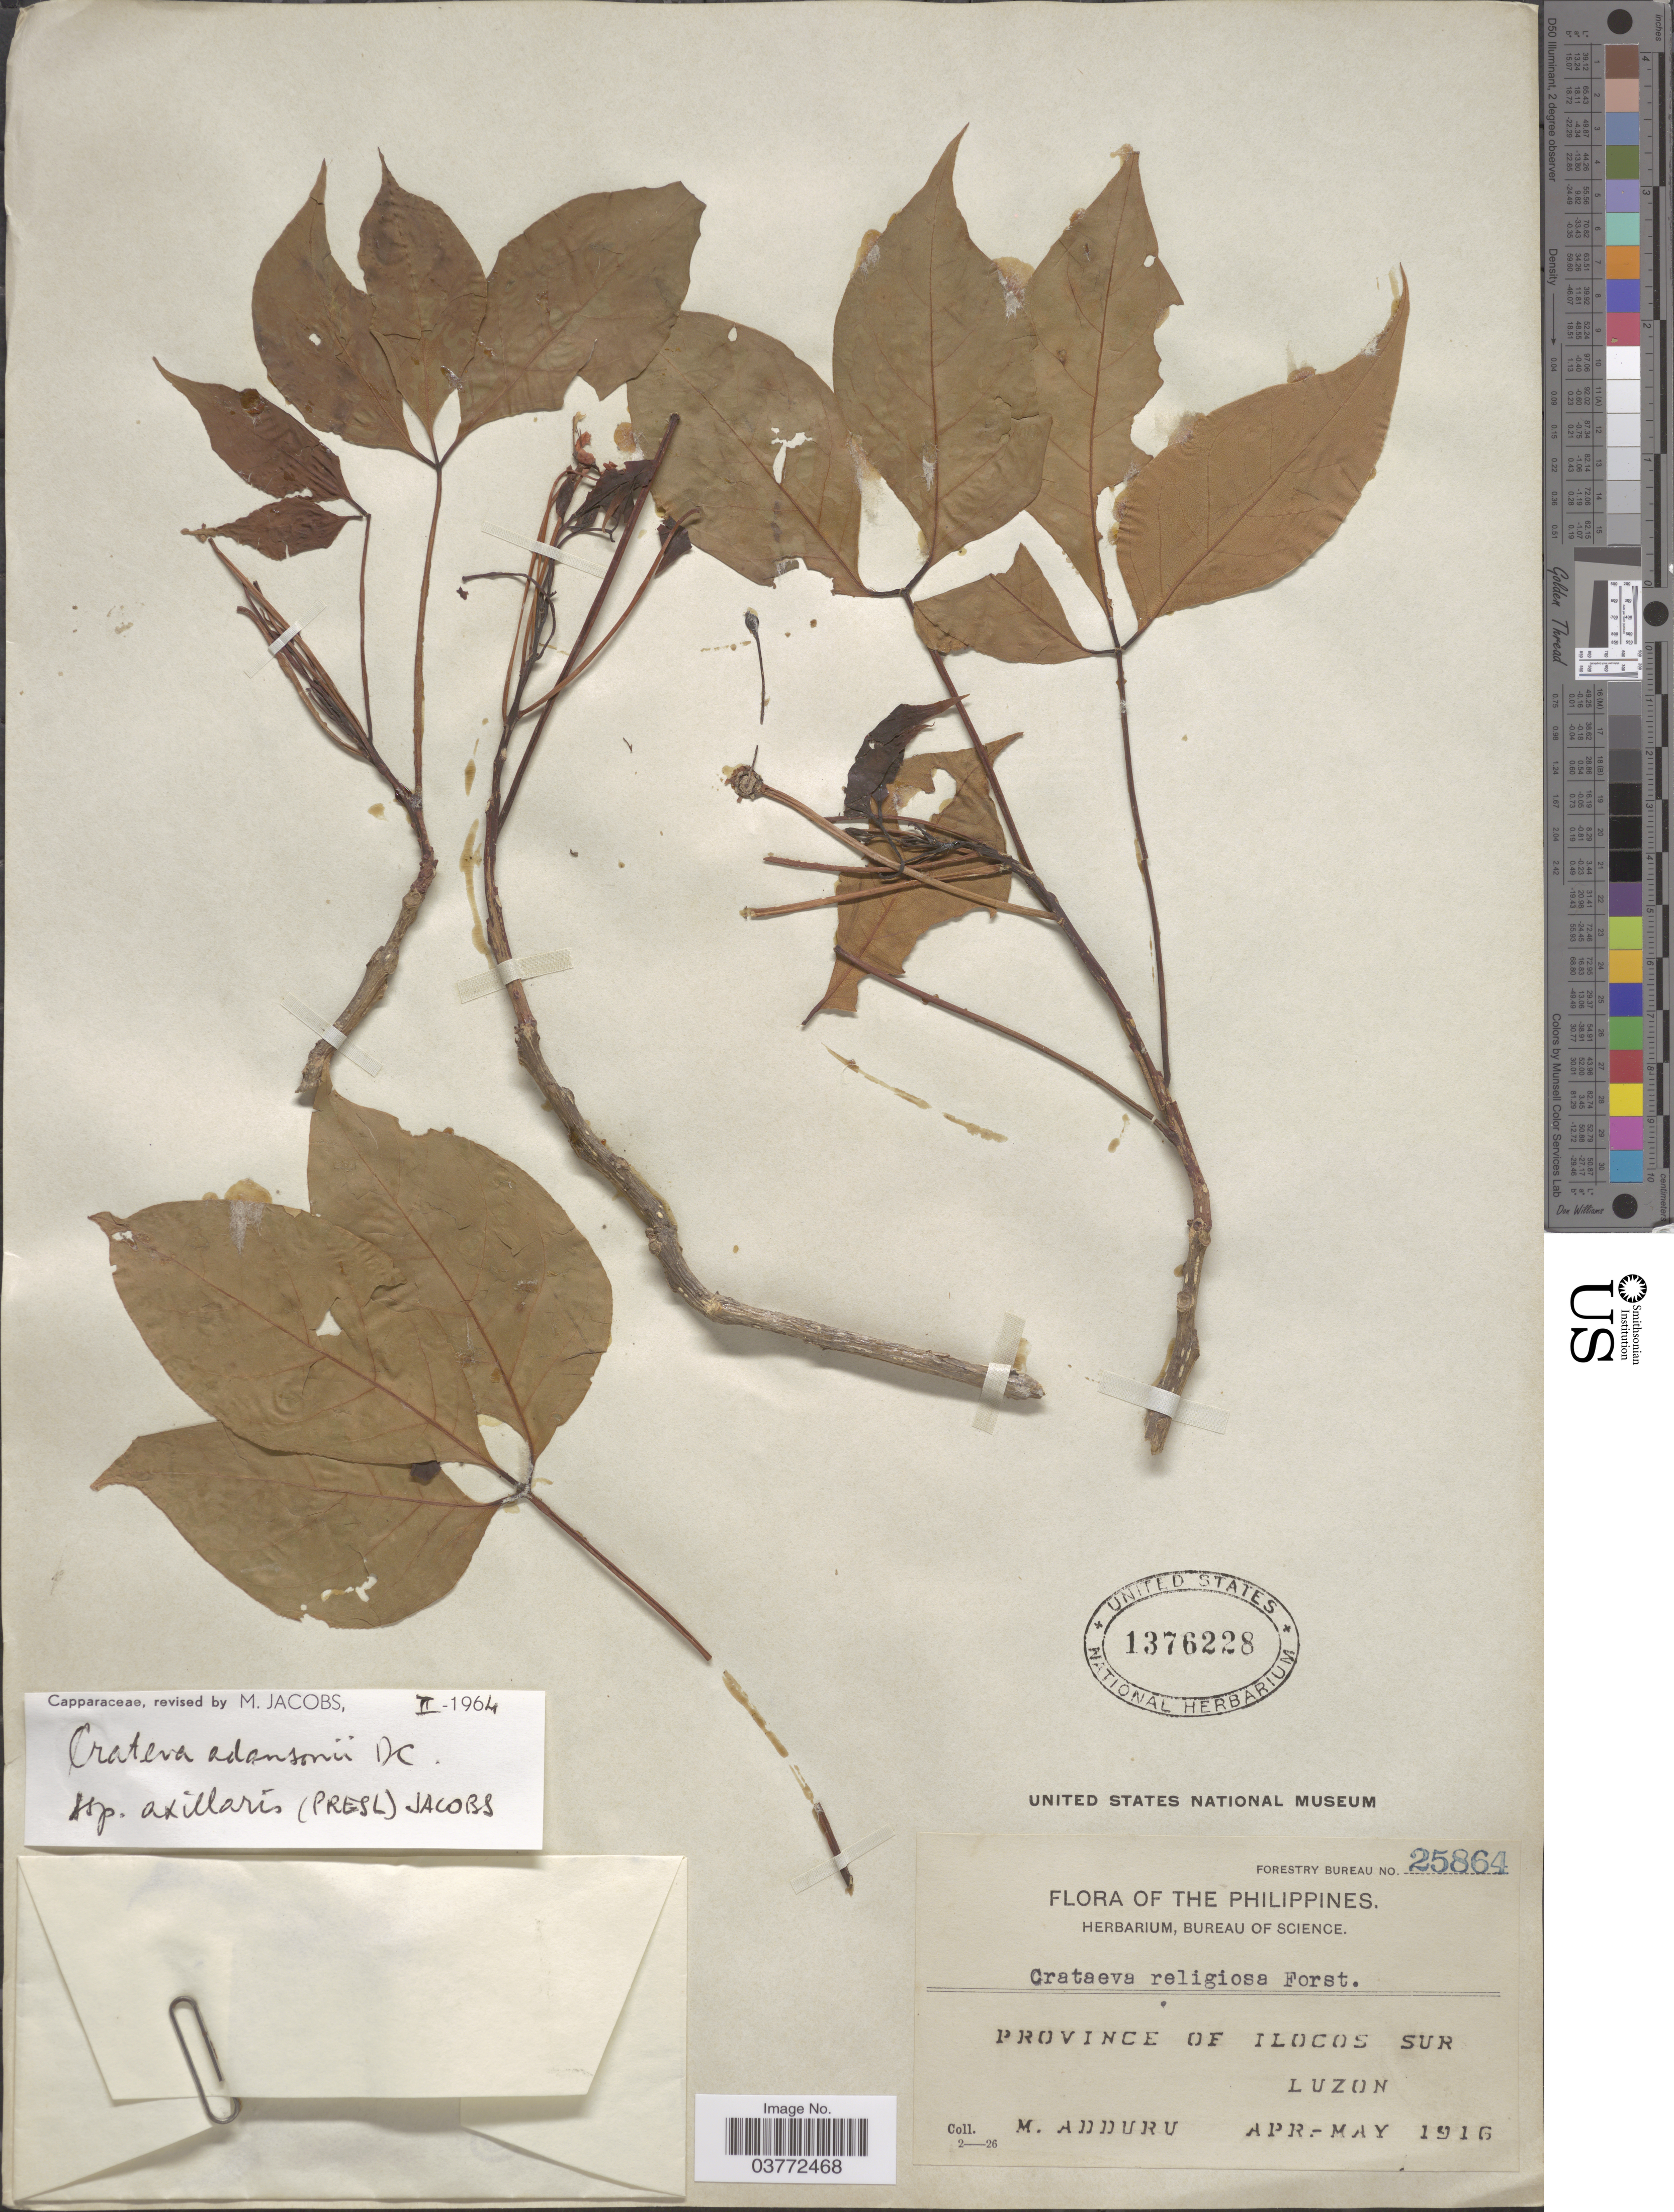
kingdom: Plantae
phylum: Tracheophyta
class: Magnoliopsida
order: Brassicales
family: Capparaceae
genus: Crateva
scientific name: Crateva adansonii subsp. axillaris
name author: (C. Presl) Jacobs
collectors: M. Adduru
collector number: Forestry Bureau 25864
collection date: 1916-04/1916-05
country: Philippines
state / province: Ilocos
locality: Province of Ilocos Sur, Luzon.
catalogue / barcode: US 1376228